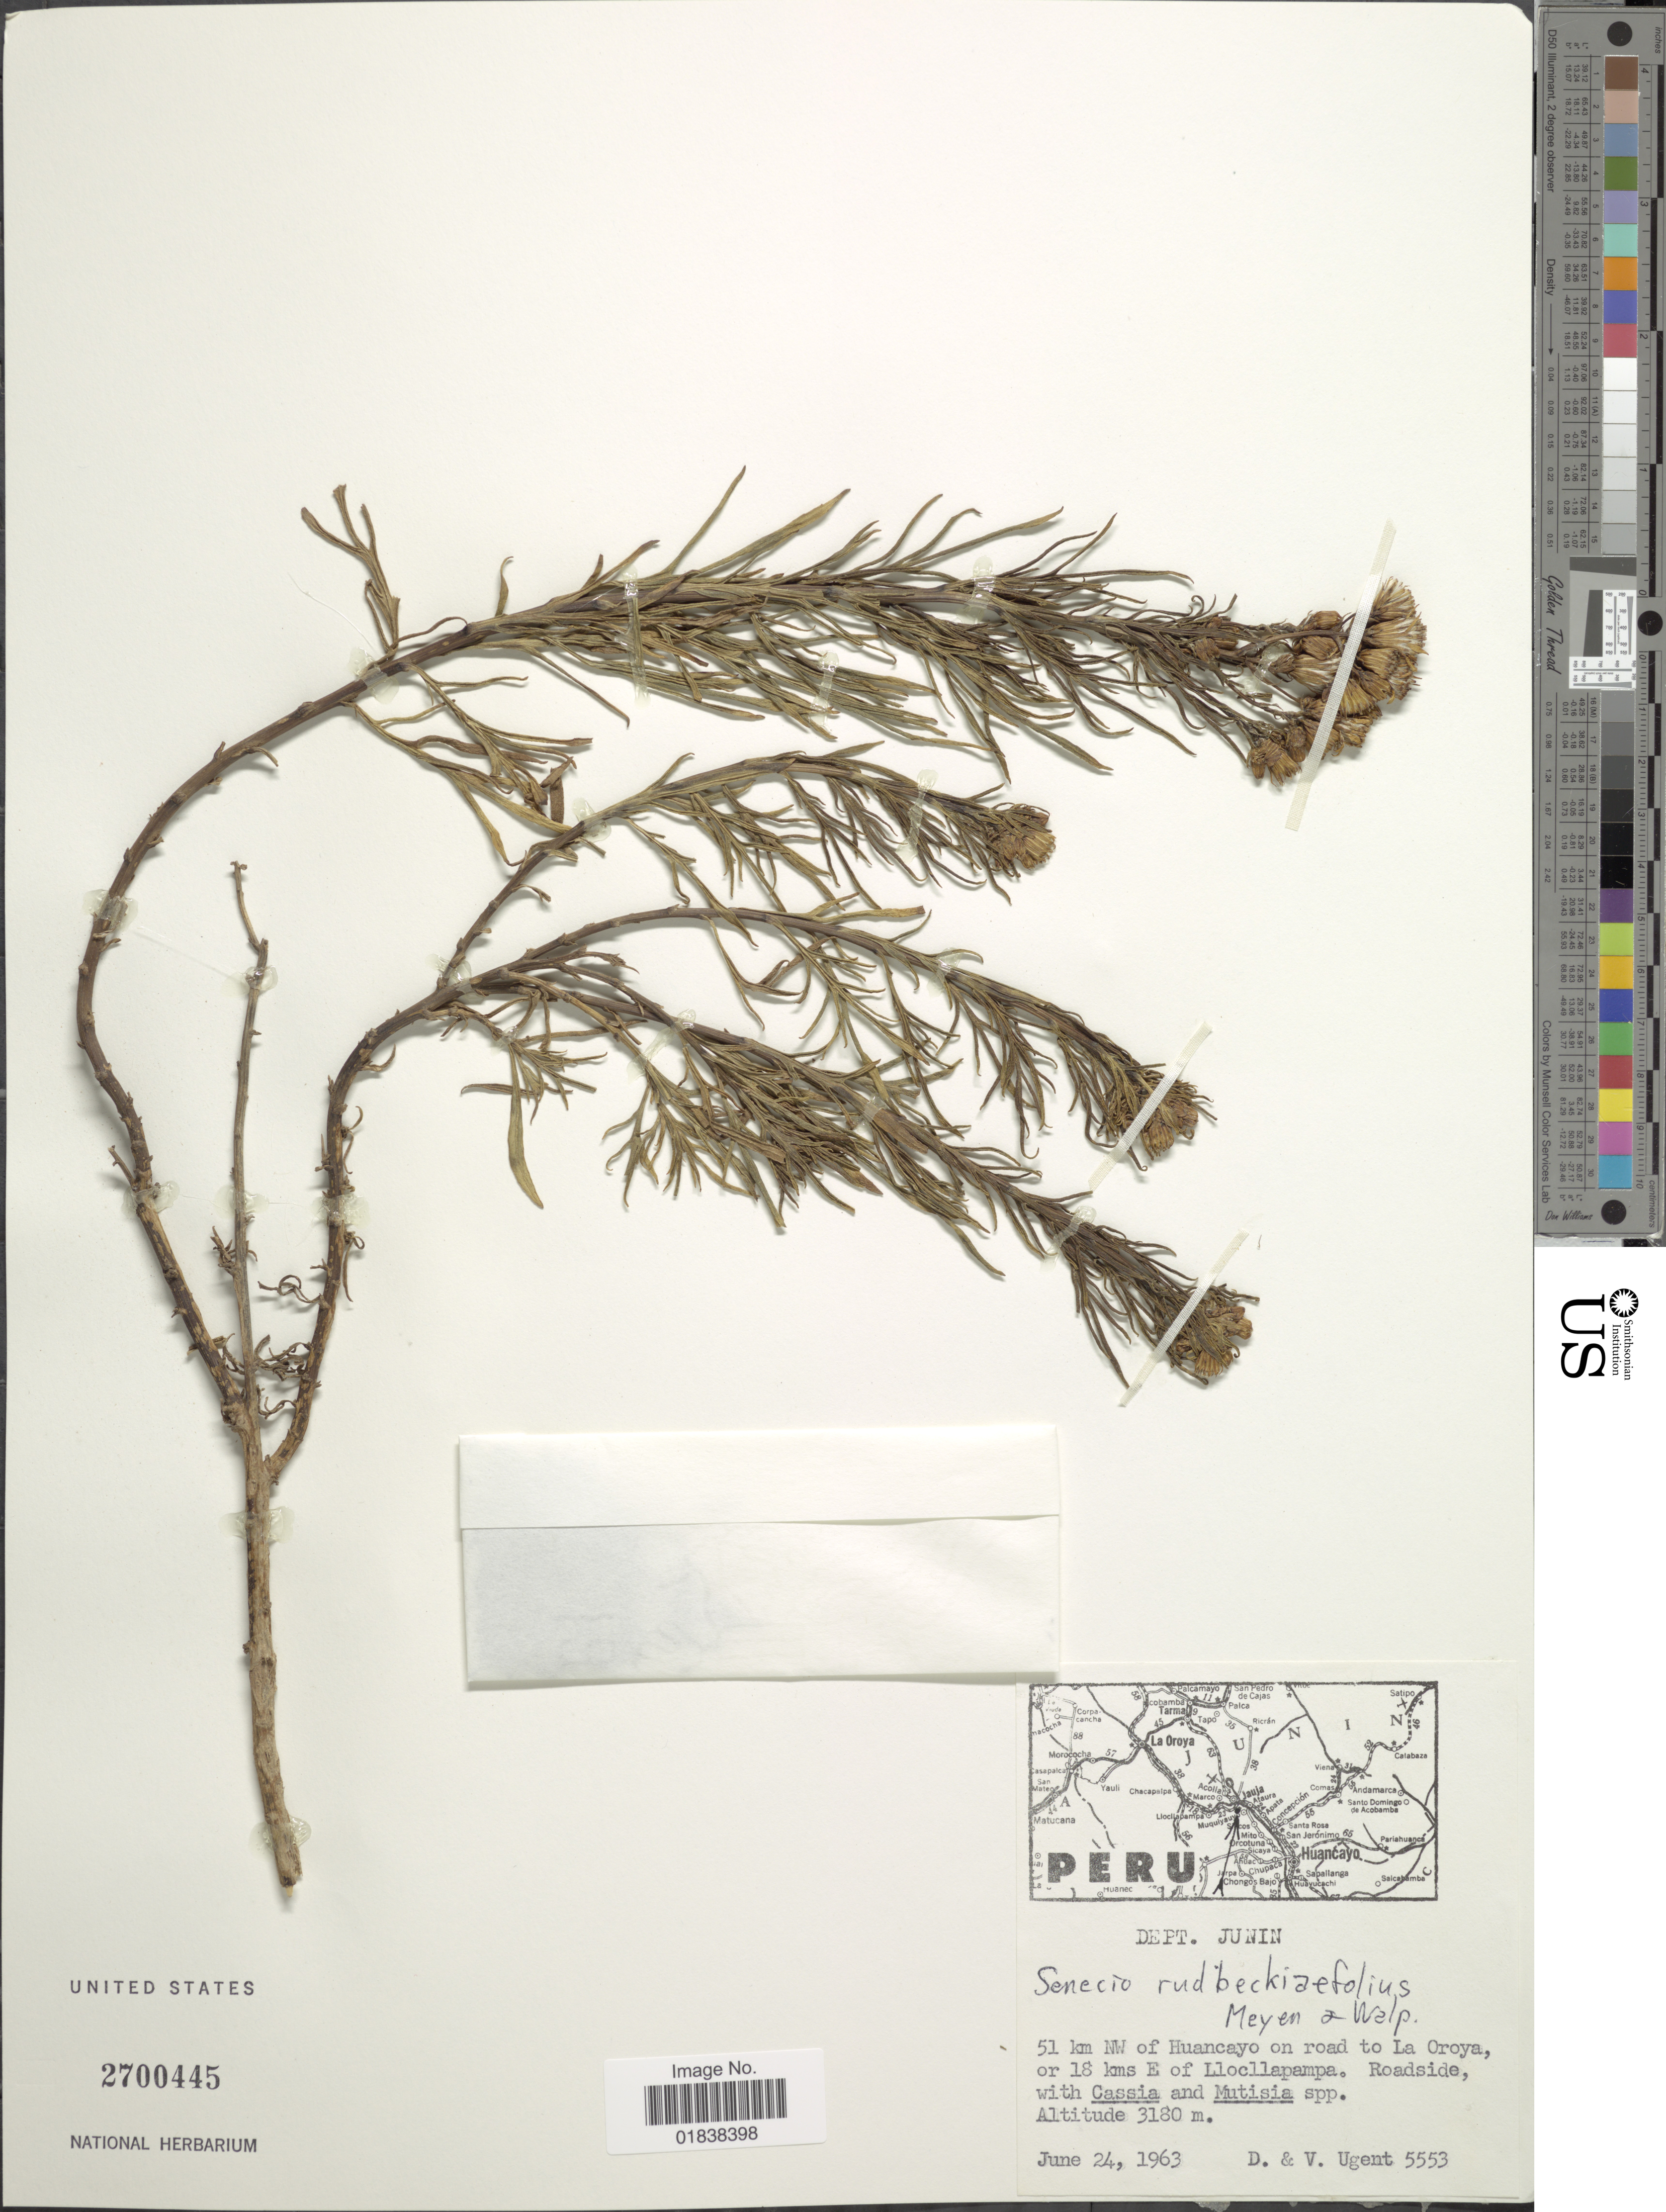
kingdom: Plantae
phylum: Tracheophyta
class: Magnoliopsida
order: Asterales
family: Asteraceae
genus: Senecio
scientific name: Senecio rudbeckiifolius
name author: Meyen & Walp.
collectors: D. Ugent & V. Ugent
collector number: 5553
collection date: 1963-06-24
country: Peru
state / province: Junín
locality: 51 km NW of Huancayo on road to La Oroya, or 18 kms E of Llocllapampa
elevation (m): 3180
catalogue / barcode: US 2700445